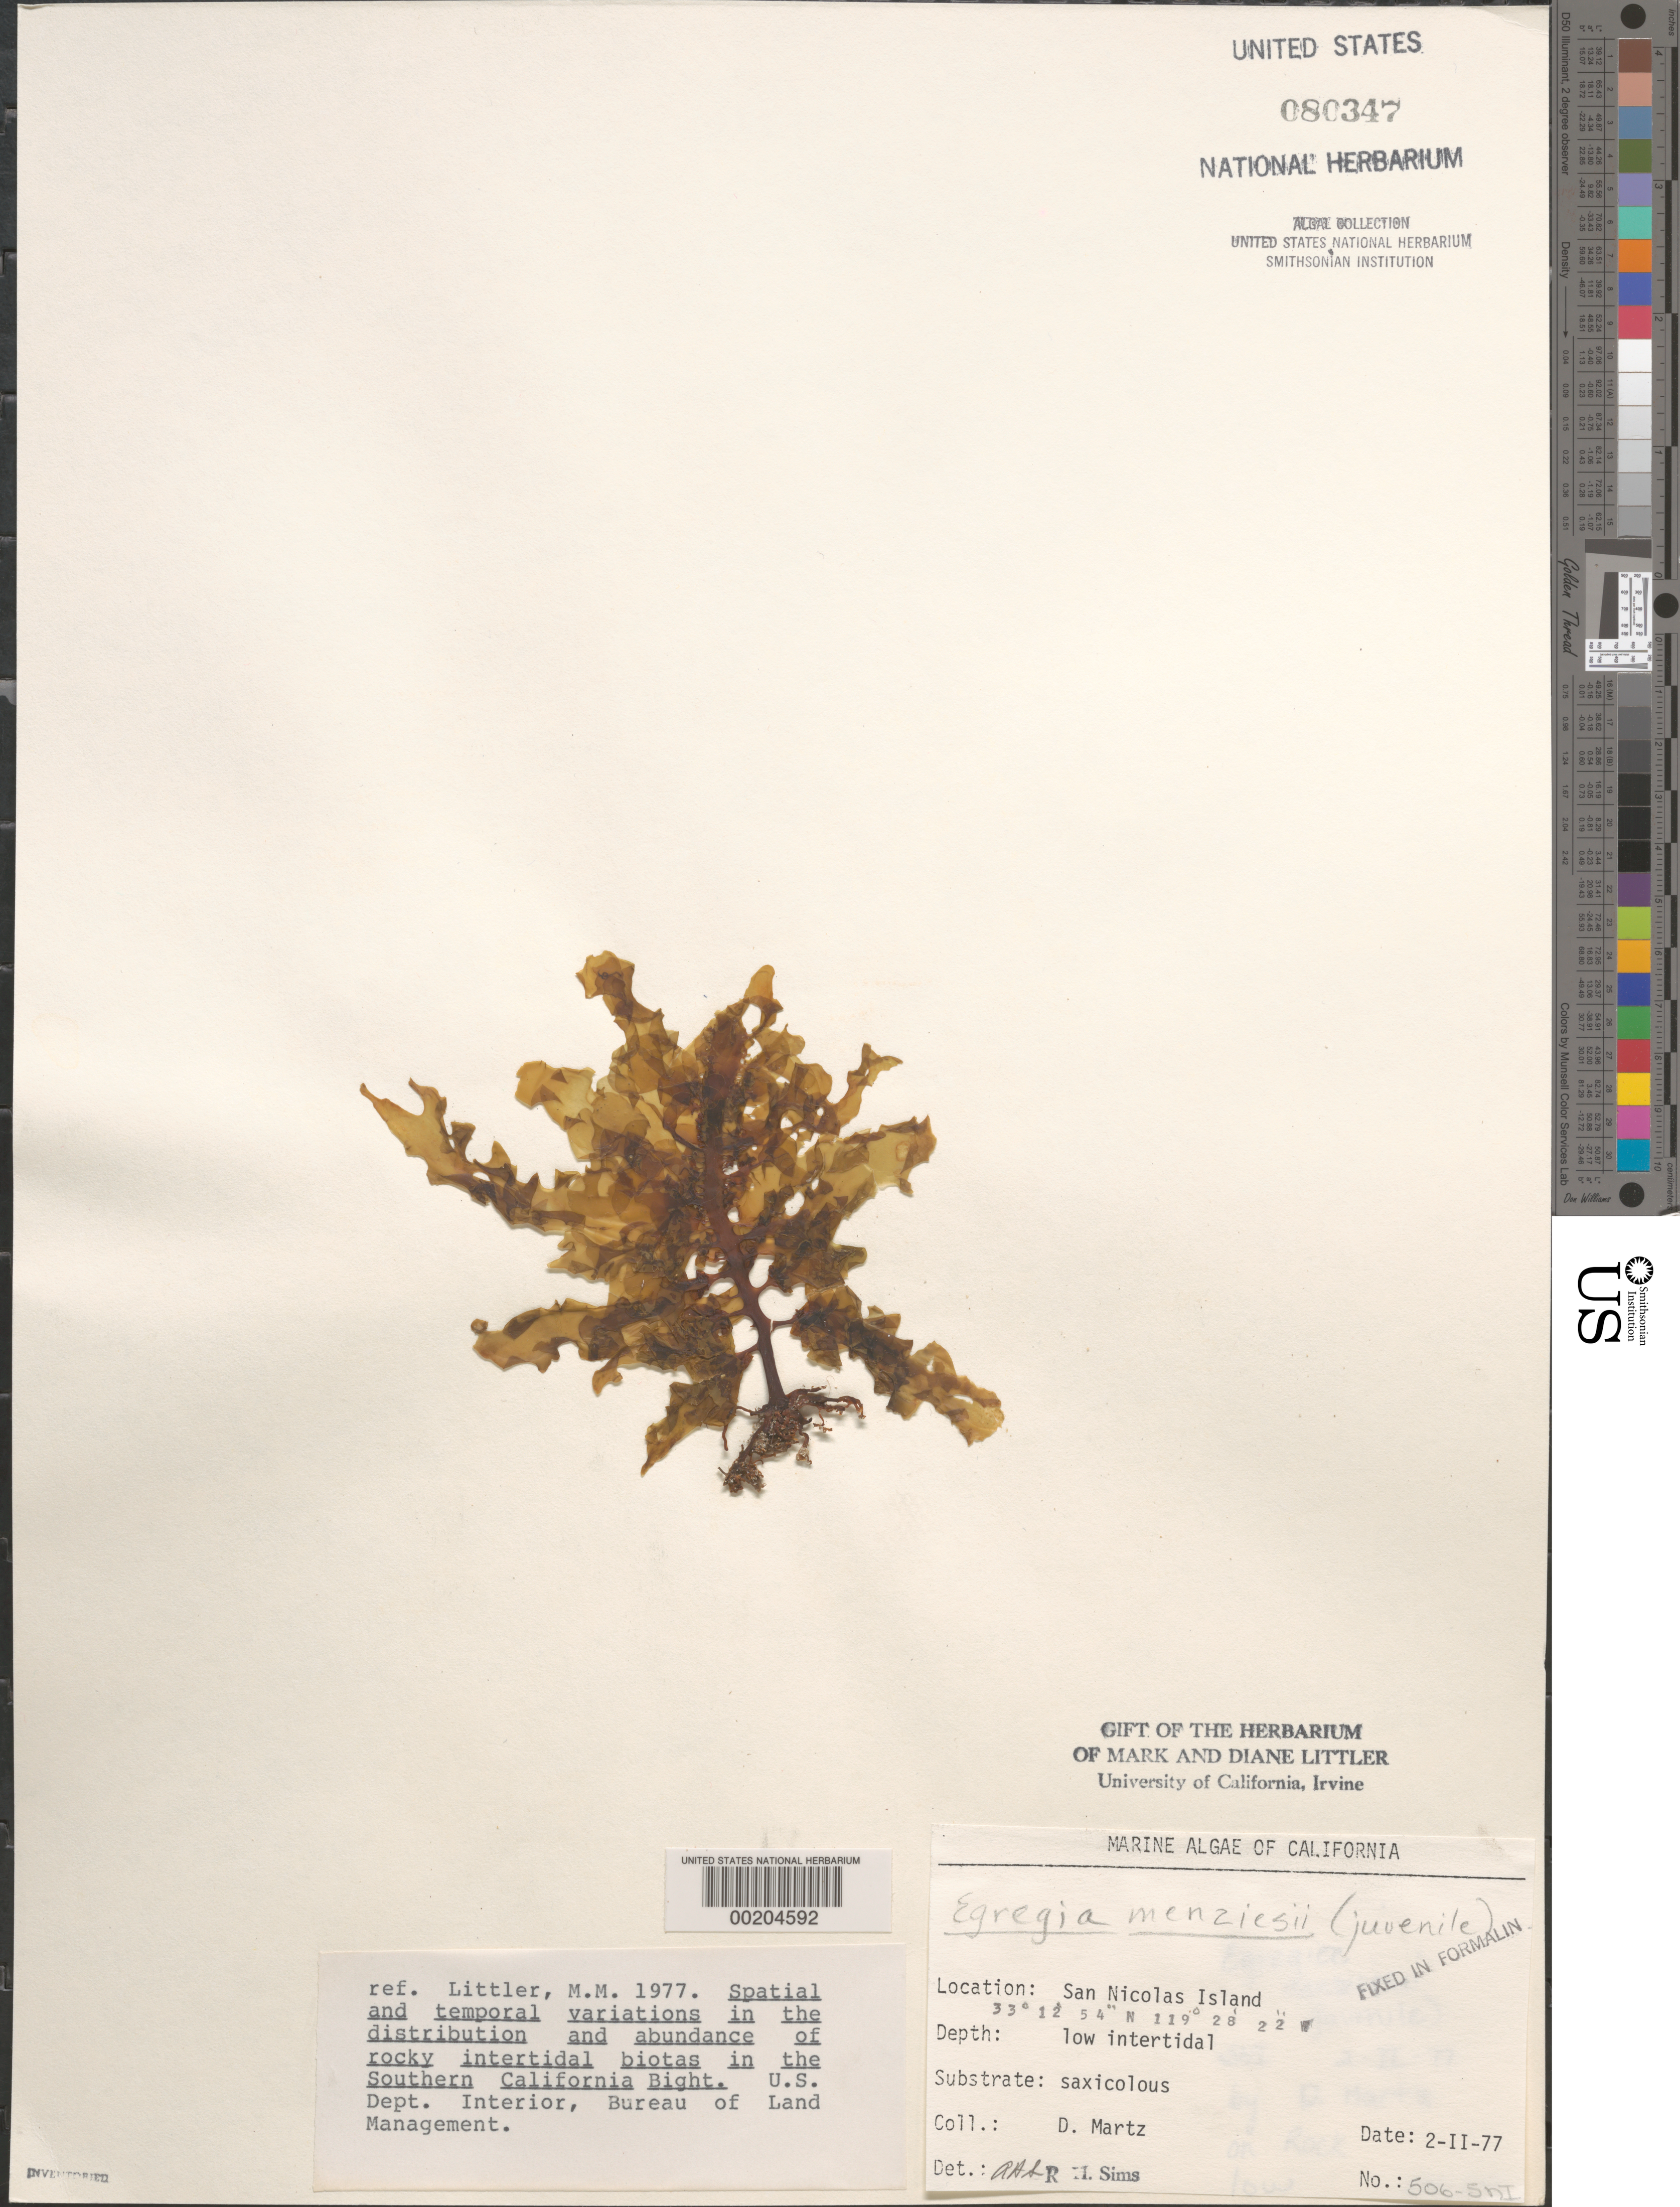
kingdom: Chromista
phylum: Ochrophyta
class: Phaeophyceae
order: Laminariales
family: Lessoniaceae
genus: Egregia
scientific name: Egregia menziesii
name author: (Turner) Aresch.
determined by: Sims, Robert H.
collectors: D. Martz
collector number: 506-sni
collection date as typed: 02 Feb 1977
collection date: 1977-02-02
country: United States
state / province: California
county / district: Ventura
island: San Nicolas Island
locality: Dutch Harbor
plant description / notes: BLM-SOCALBIGHT Rocky Intertidal Survey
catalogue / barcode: US 80347